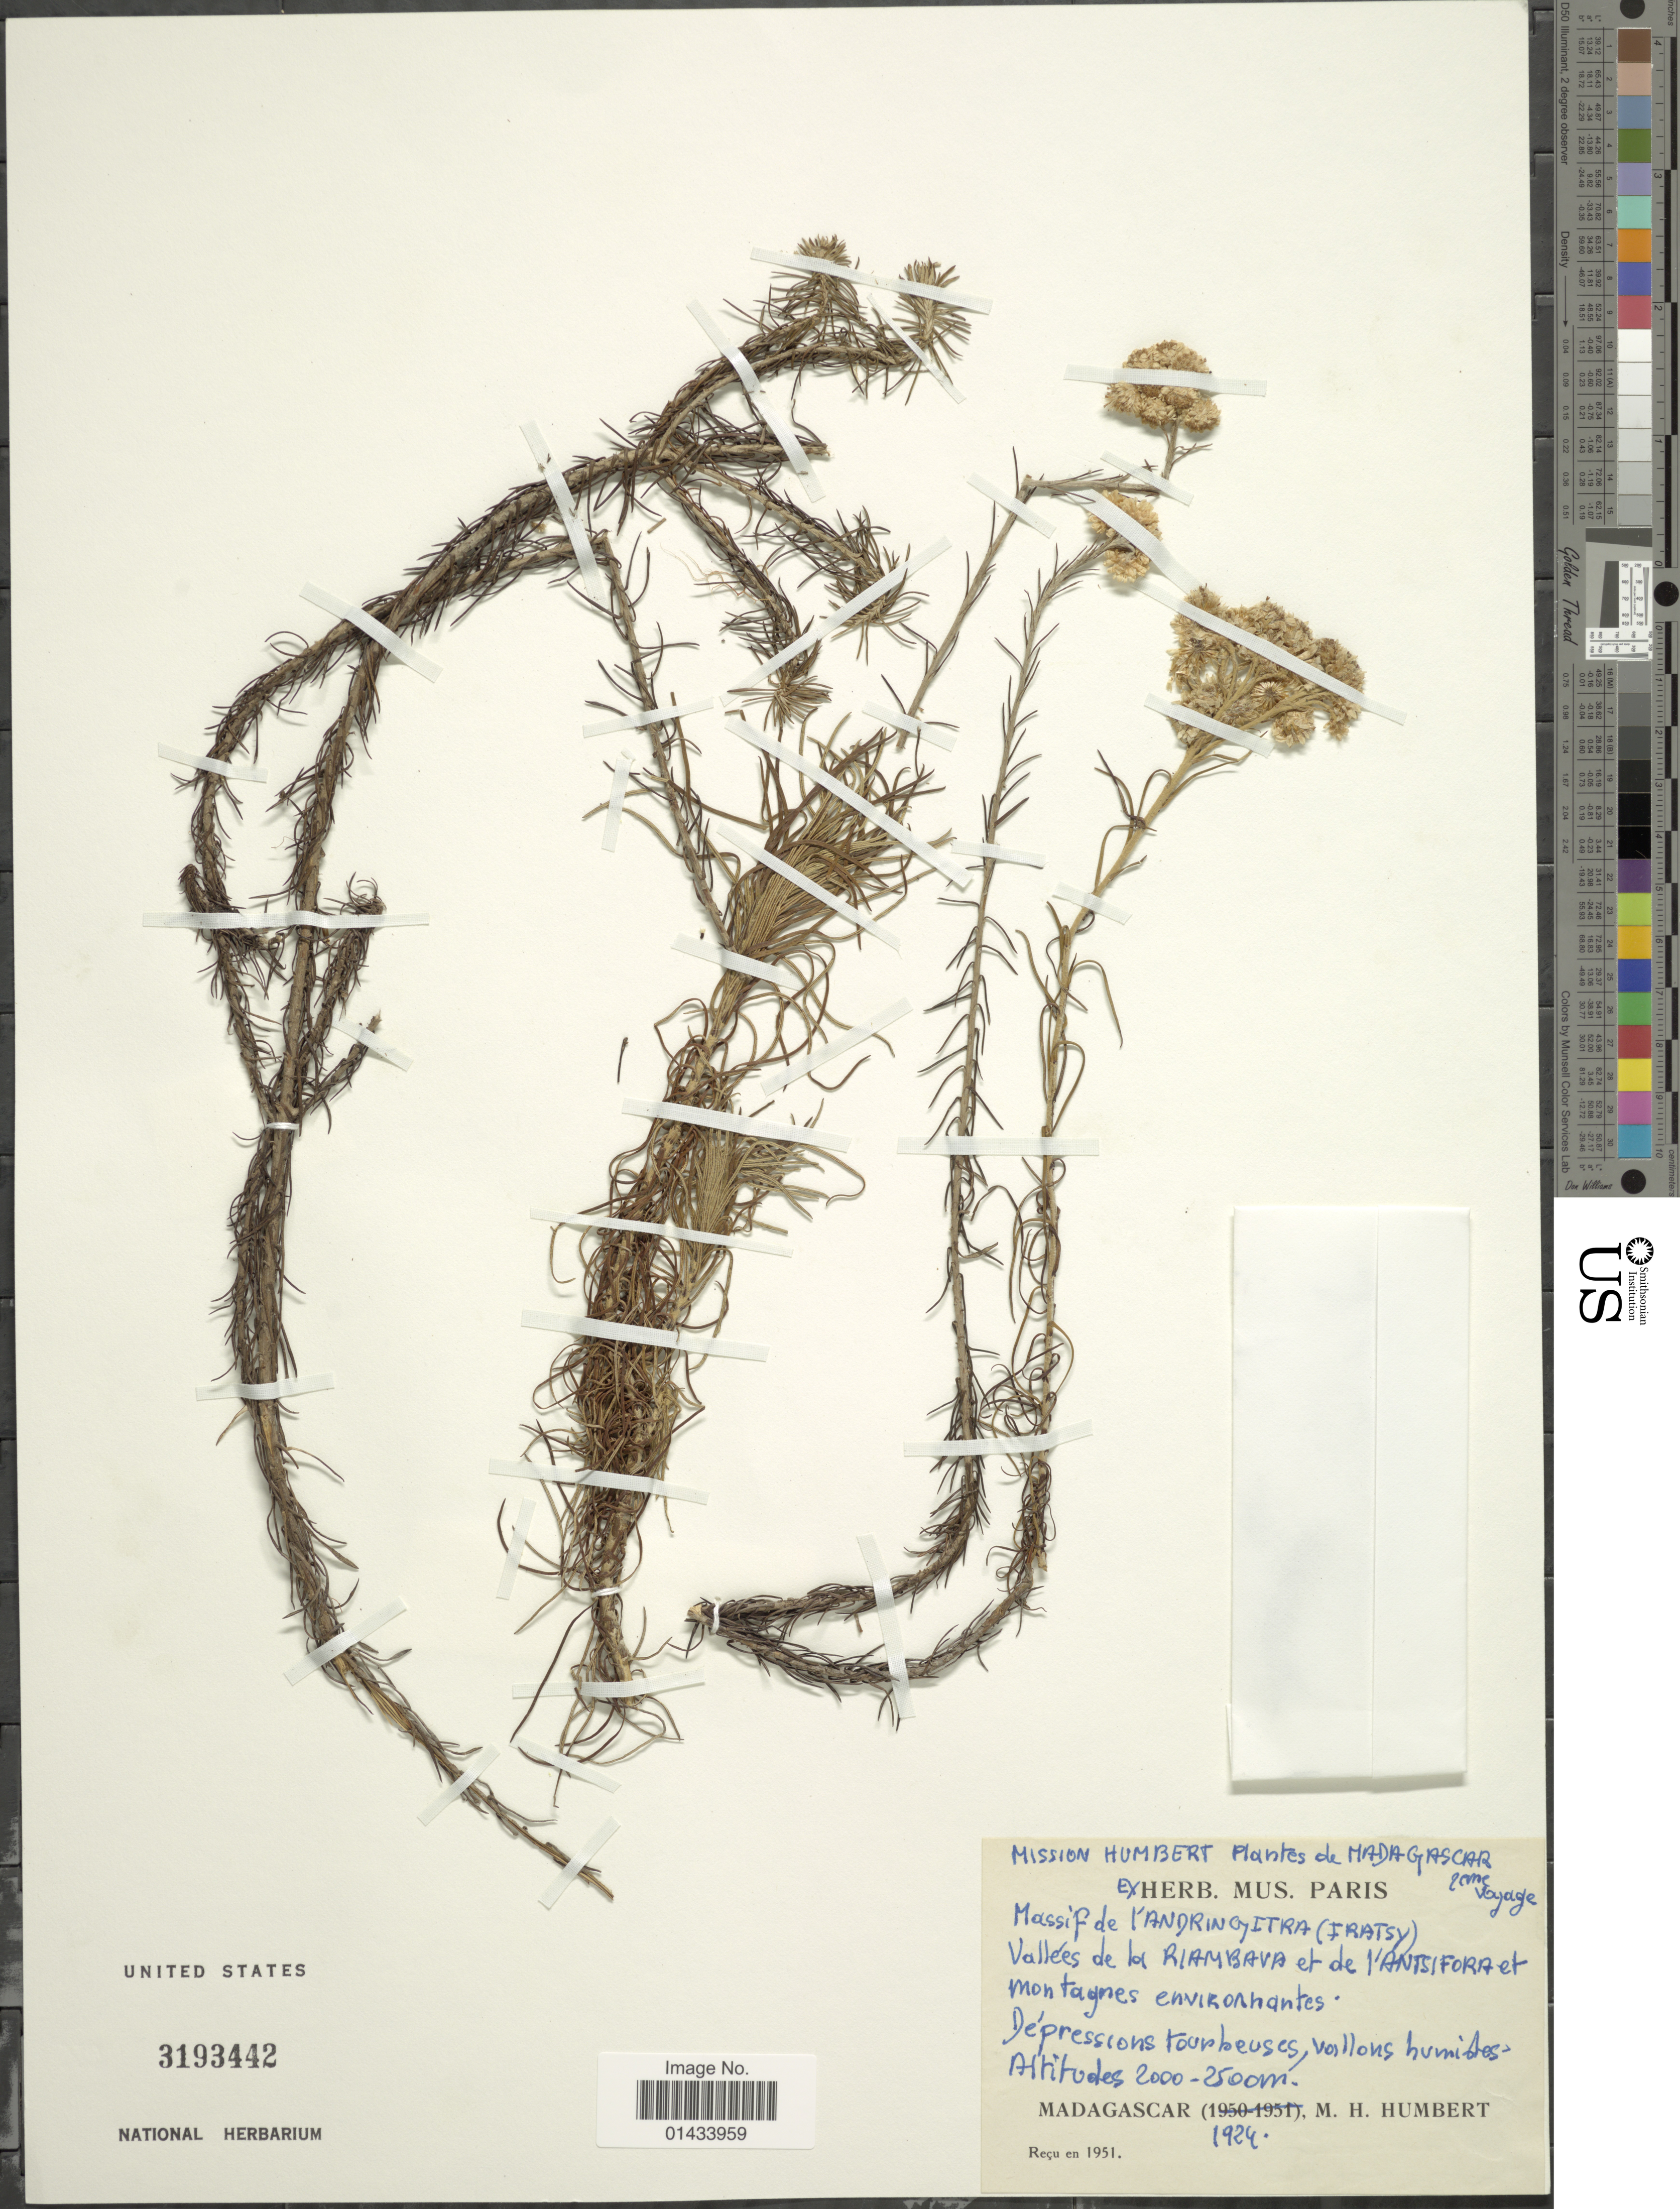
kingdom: Plantae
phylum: Tracheophyta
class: Magnoliopsida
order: Asterales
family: Asteraceae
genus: Helichrysum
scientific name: Helichrysum sp.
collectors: H. Humbert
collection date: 1924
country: Madagascar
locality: Vallées de la Riambava et de l'Antsifora et montagnes environnantes.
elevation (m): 2000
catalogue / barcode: US 3193442